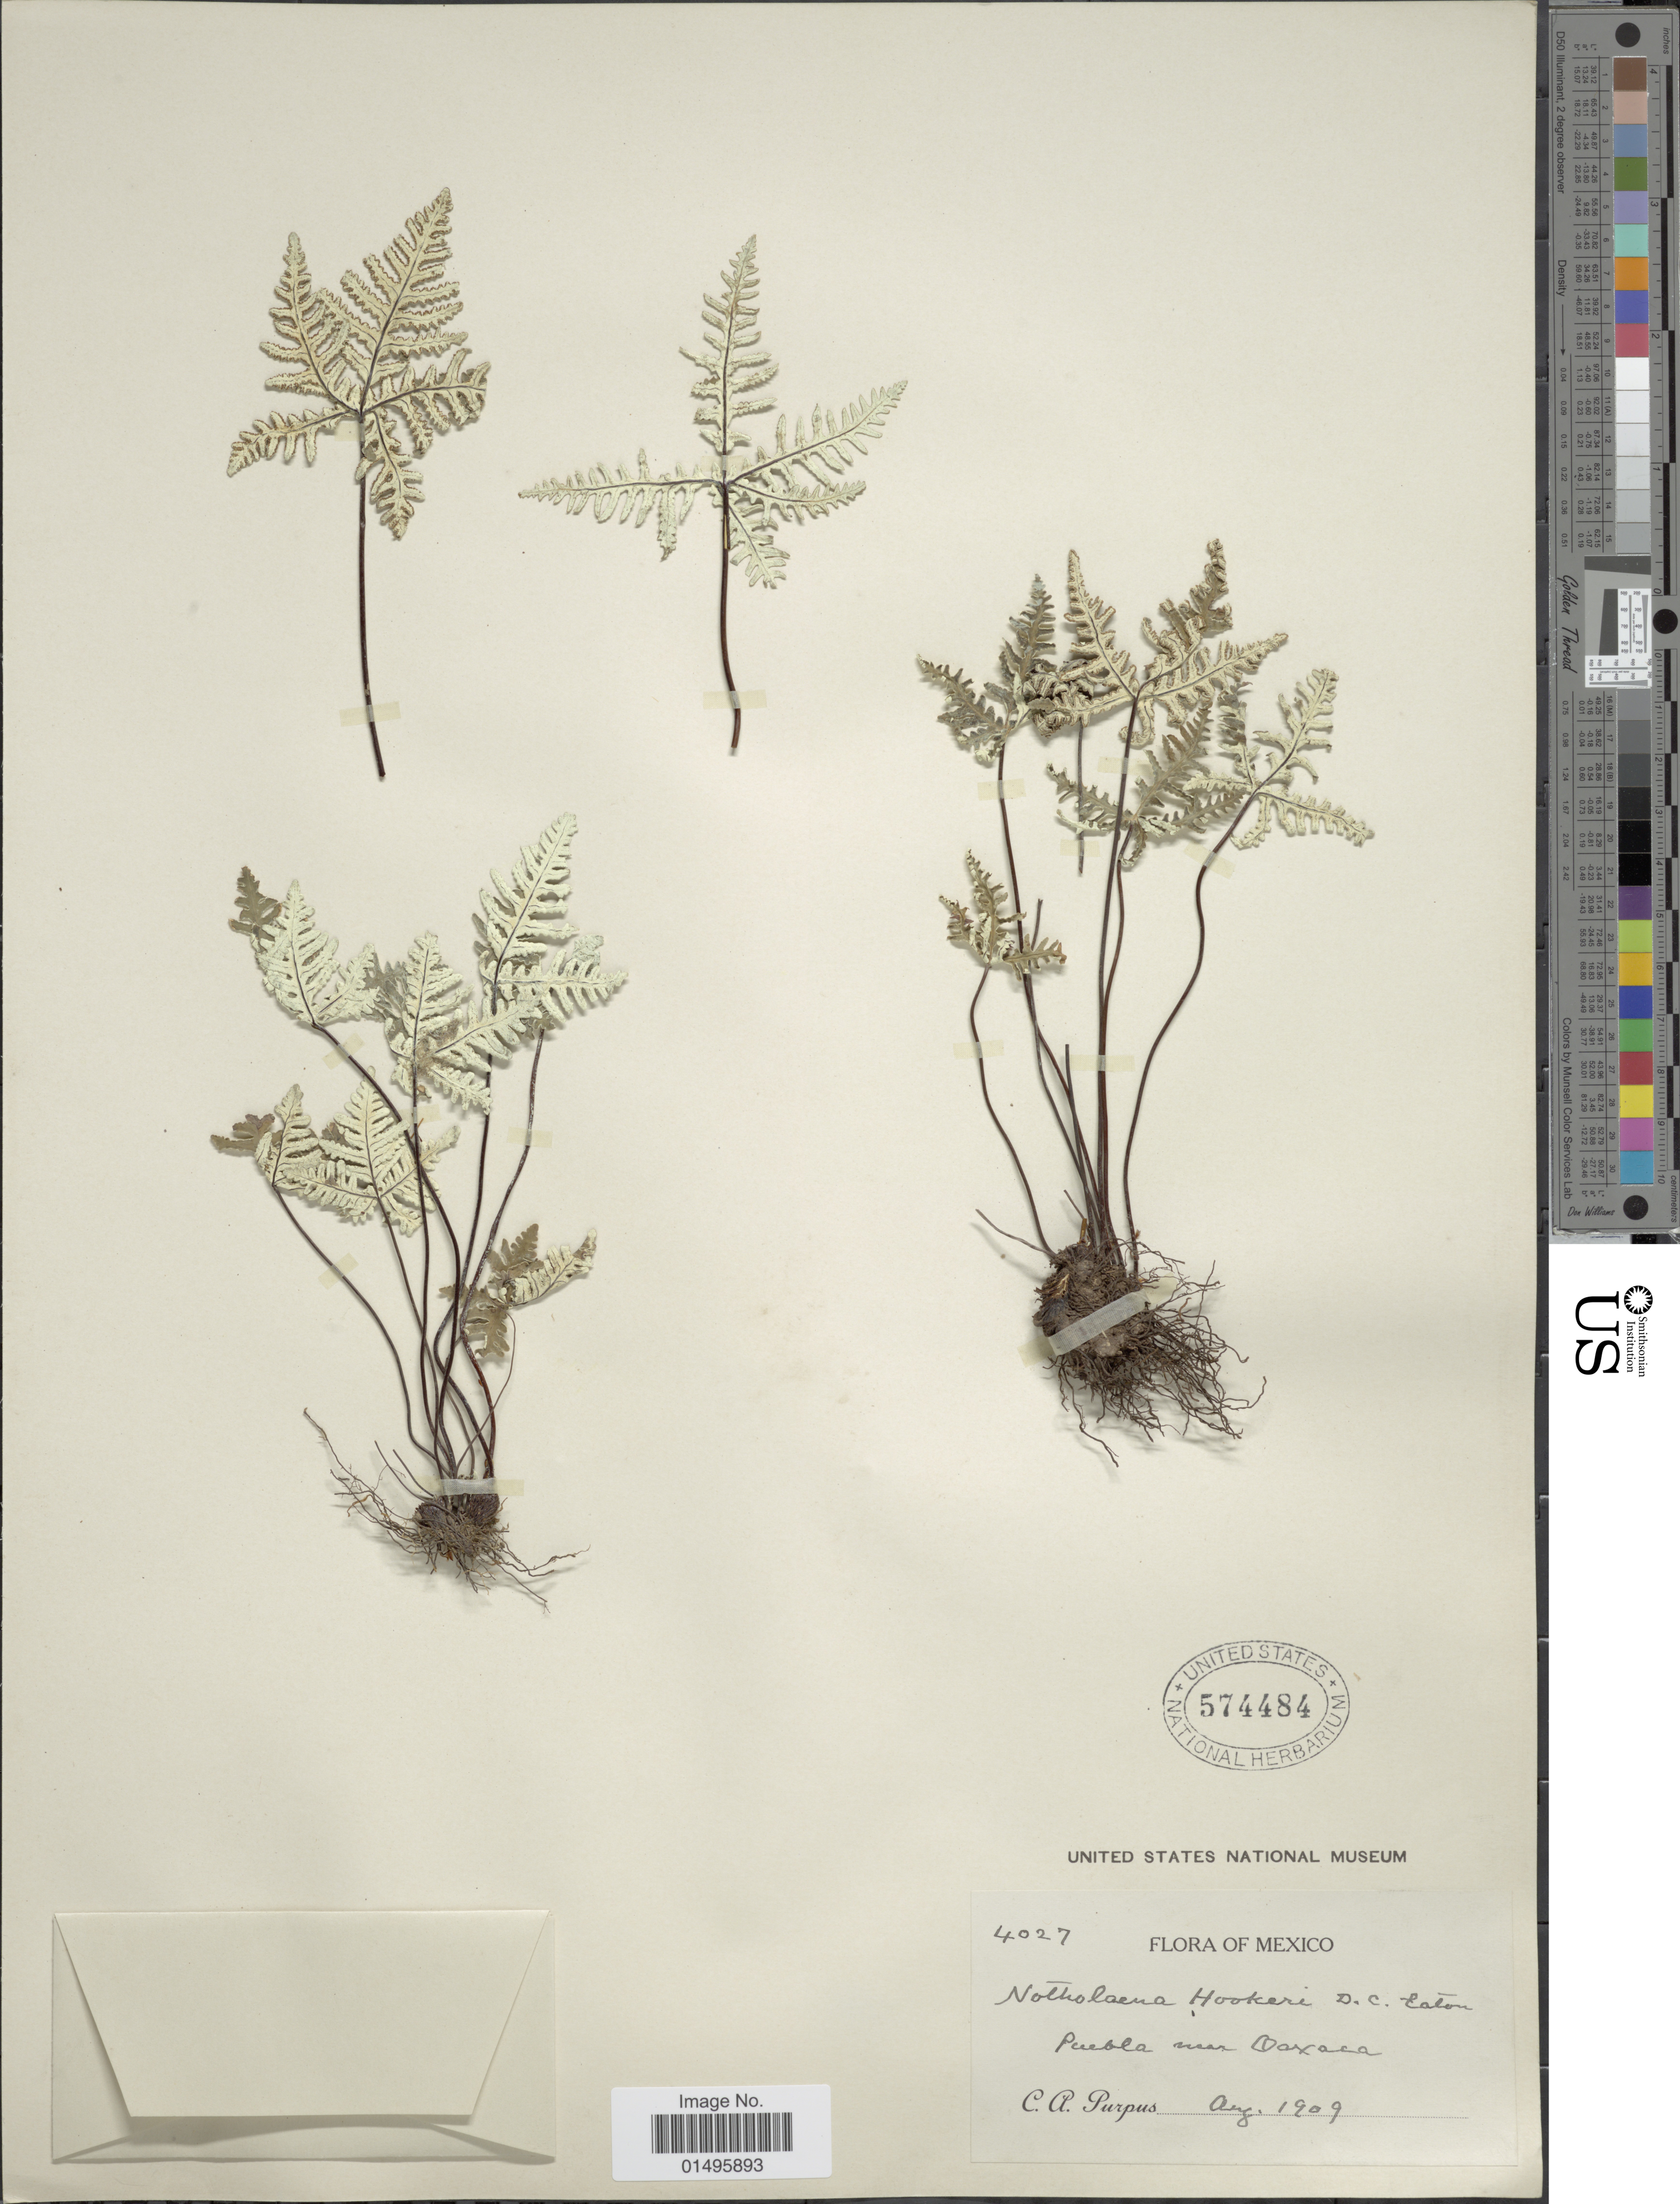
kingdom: Plantae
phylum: Tracheophyta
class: Polypodiopsida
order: Polypodiales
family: Pteridaceae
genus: Notholaena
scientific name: Notholaena standleyi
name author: Maxon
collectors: C. A. Purpus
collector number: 4027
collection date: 1909-08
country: Mexico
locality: Mexico, Puebla near Oaxaca.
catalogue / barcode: US 574484